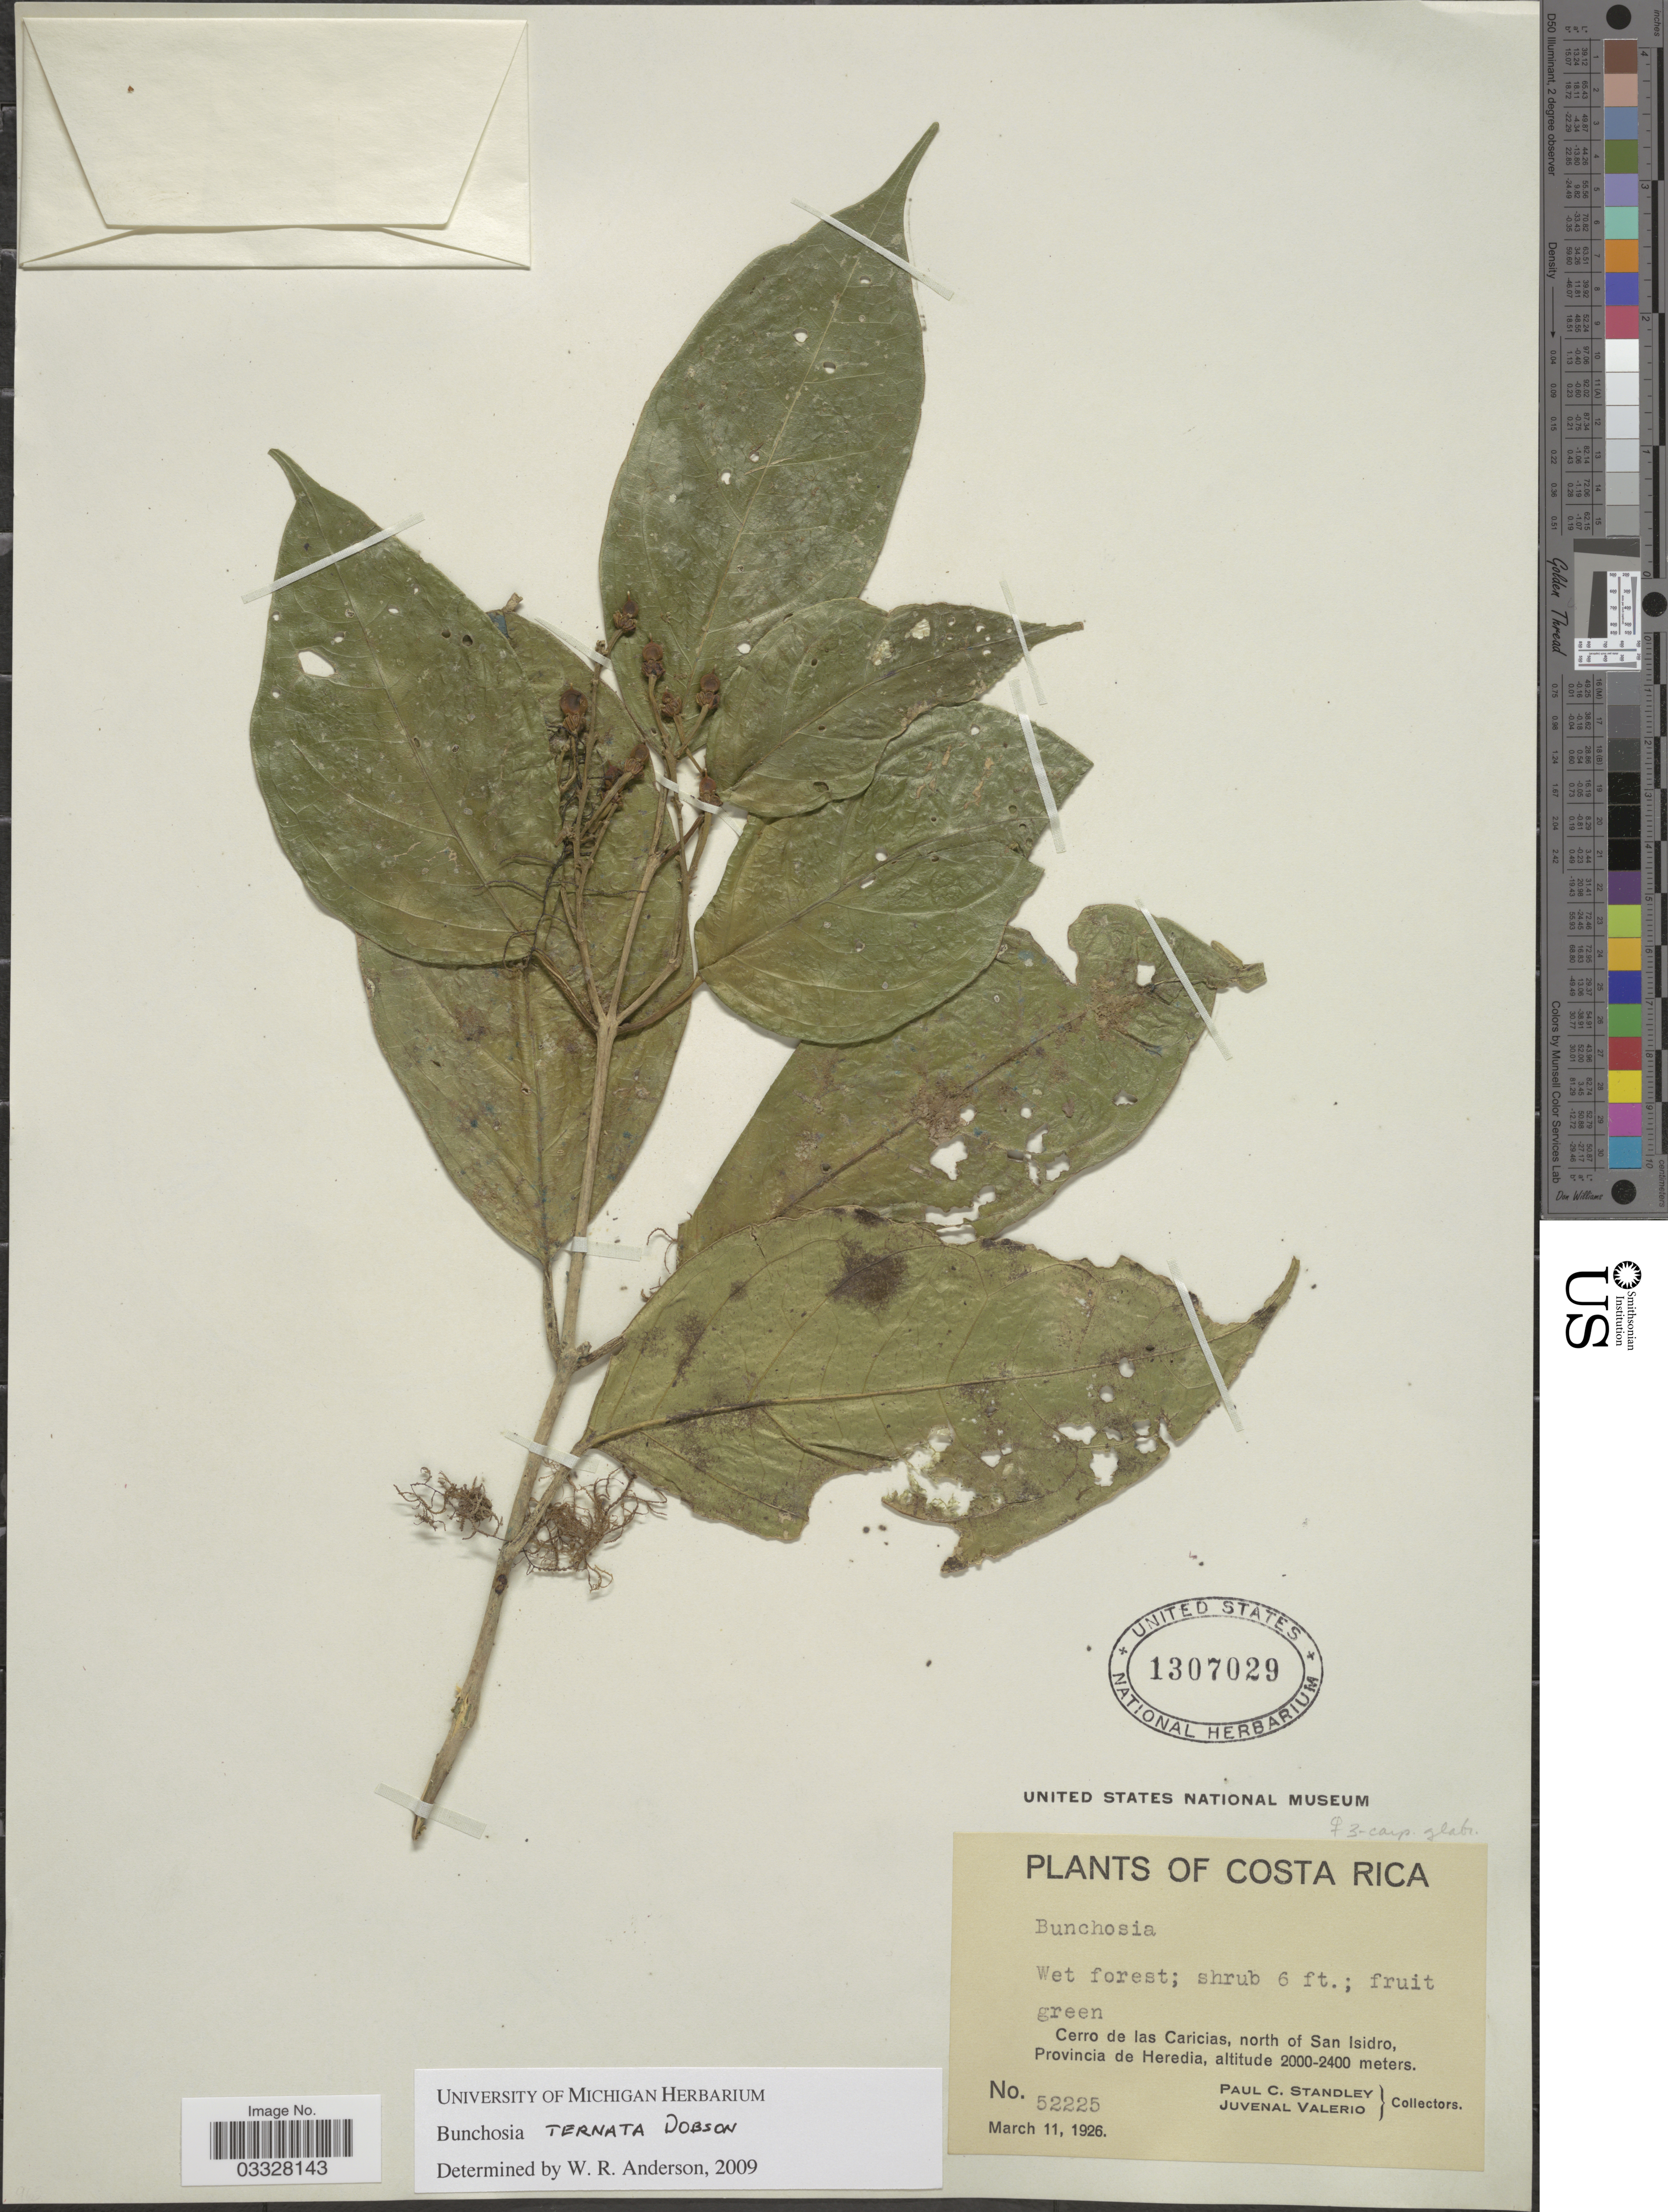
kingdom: Plantae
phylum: Tracheophyta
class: Magnoliopsida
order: Malpighiales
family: Malpighiaceae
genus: Bunchosia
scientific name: Bunchosia ternata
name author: Dobson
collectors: P. C. Standley & J. Valerio R.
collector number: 52225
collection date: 1926-03-11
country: Costa Rica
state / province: Heredia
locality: Cerro de las Caricias, north of San Isidro.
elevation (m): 2000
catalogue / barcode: US 1307029